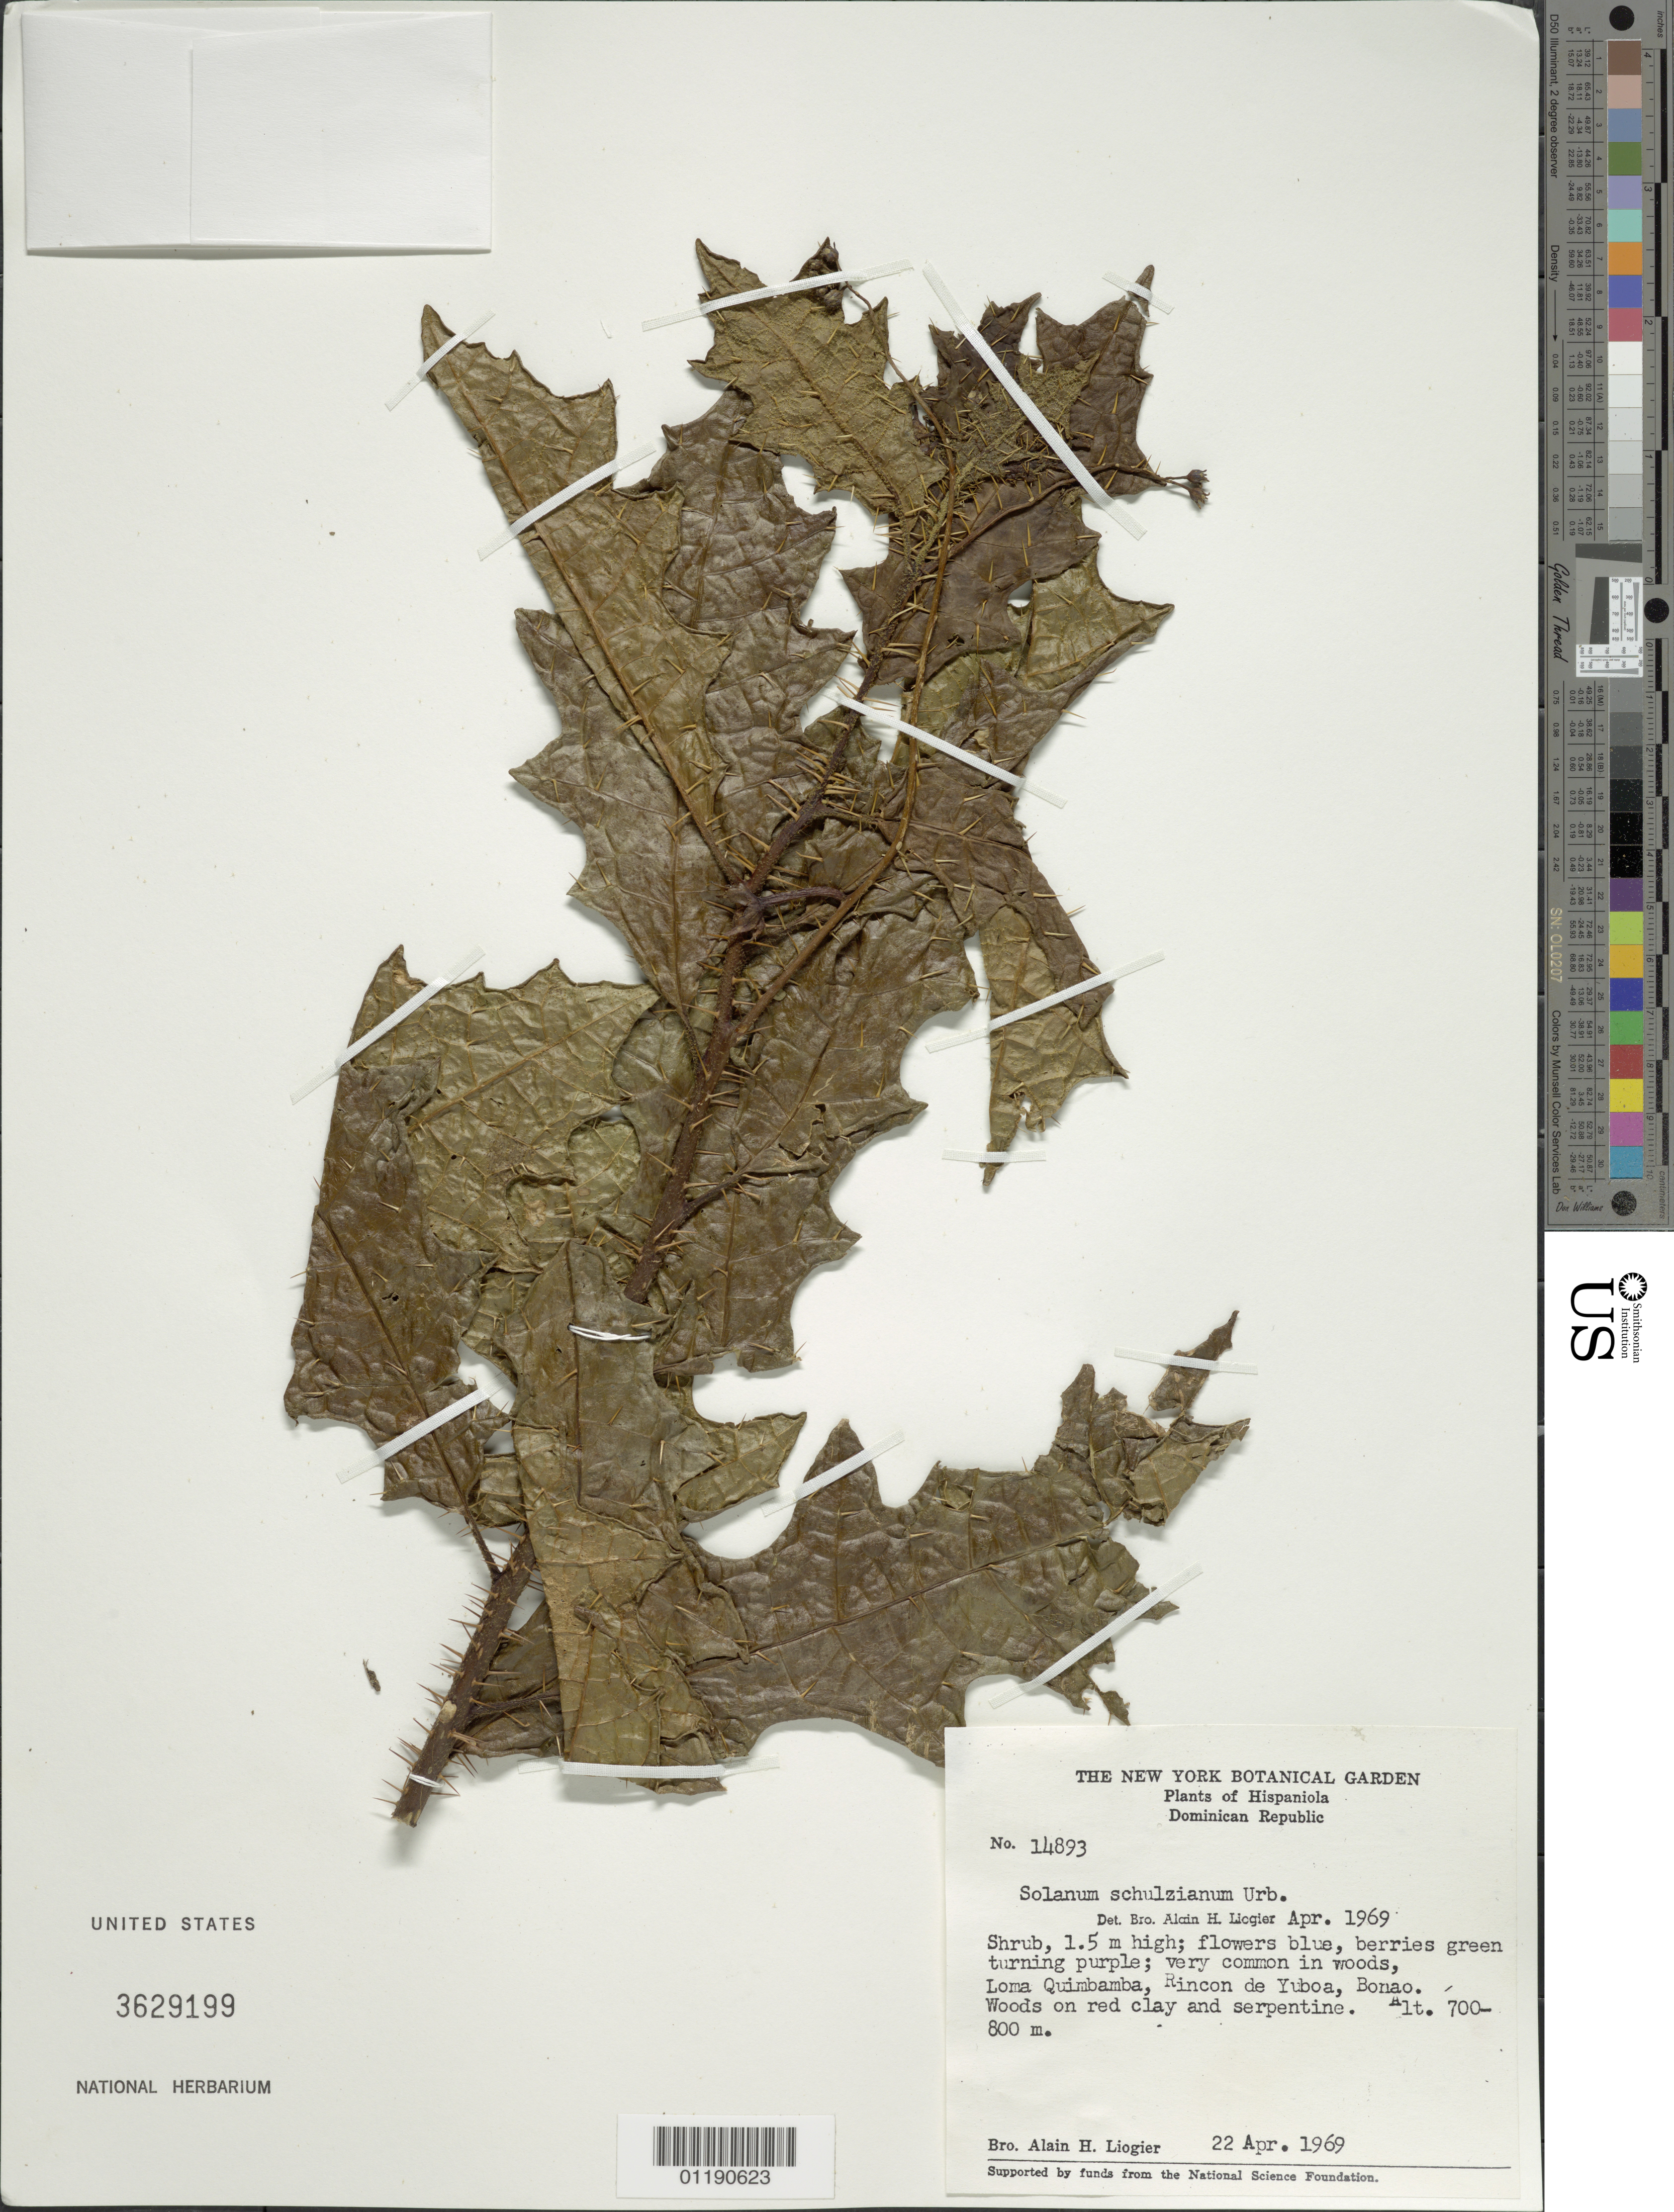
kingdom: Plantae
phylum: Tracheophyta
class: Magnoliopsida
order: Solanales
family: Solanaceae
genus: Solanum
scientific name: Solanum schulzianum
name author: Urb.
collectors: A. H. Liogier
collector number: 14893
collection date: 1969-04-11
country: Dominican Republic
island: Hispaniola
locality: Loma Quimbamba, Rincon de Yuboa, Bonao.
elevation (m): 700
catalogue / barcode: US 3629199